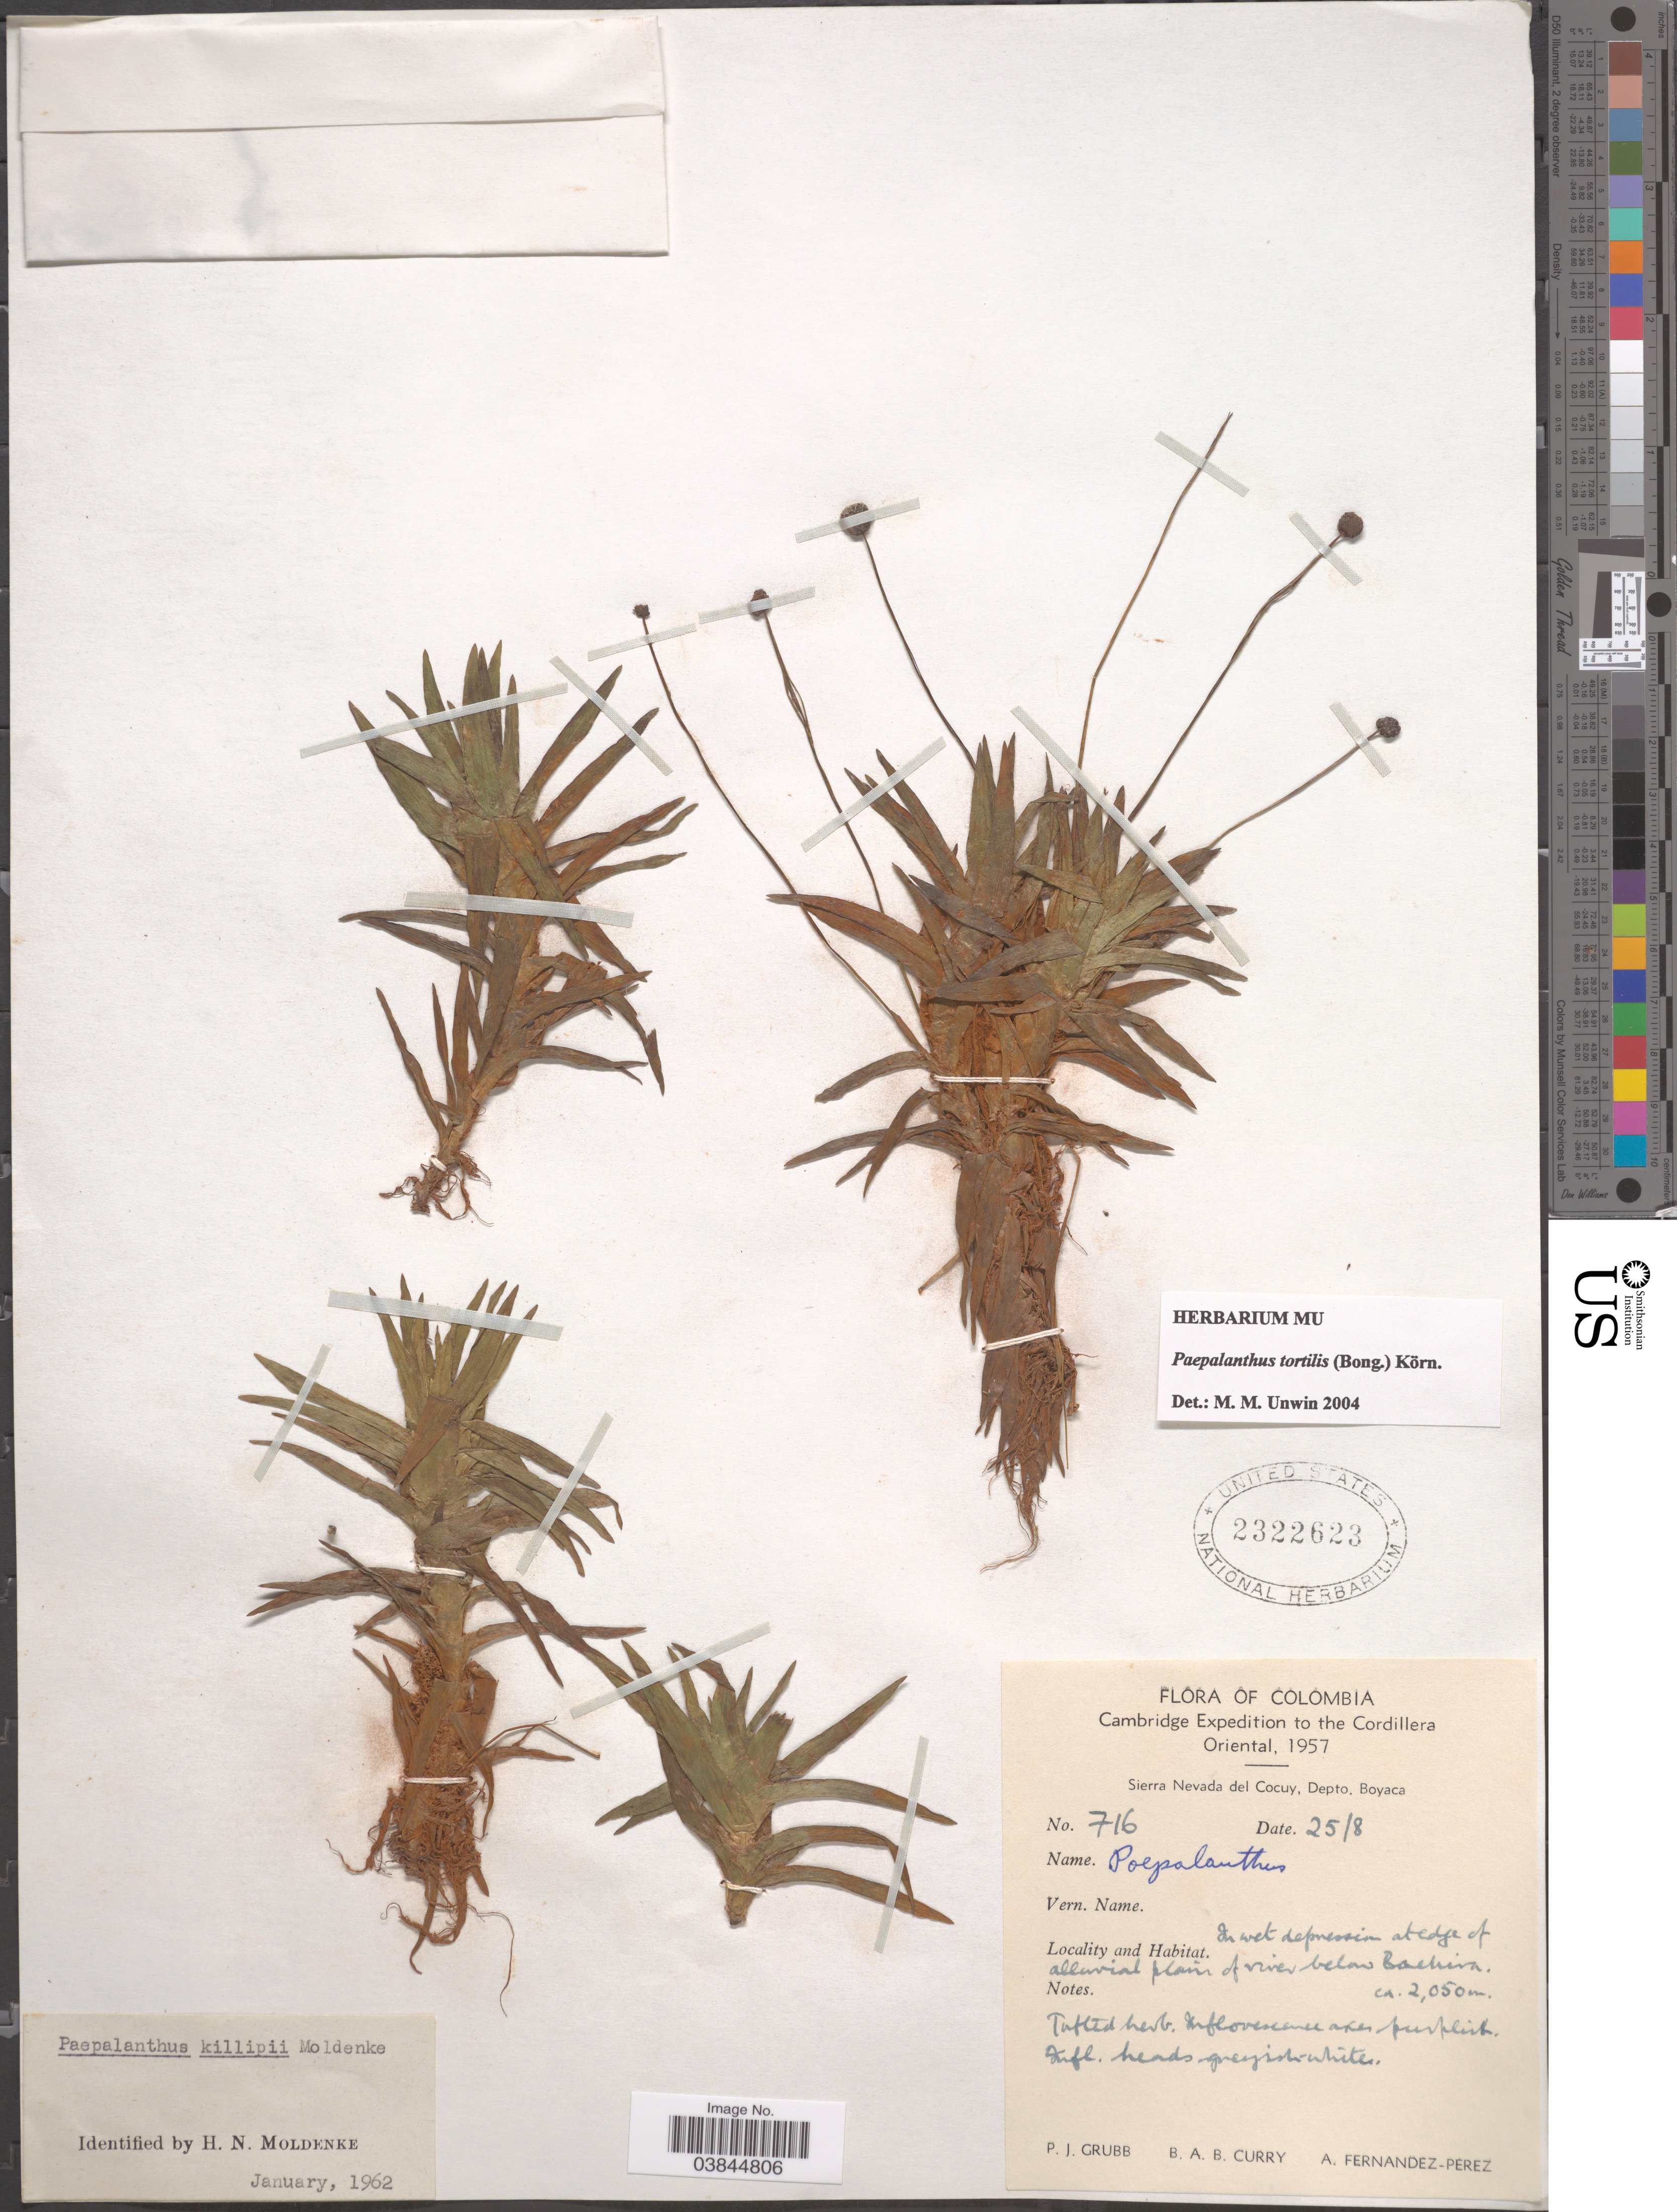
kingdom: Plantae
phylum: Tracheophyta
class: Liliopsida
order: Poales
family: Eriocaulaceae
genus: Paepalanthus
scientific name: Paepalanthus tortilis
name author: (Bong.) Koern.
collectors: P. J. Grubb, B. A. B. Curry & A. Fernández-Pérez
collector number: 716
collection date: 1957-08-25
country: Colombia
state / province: Boyacá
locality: The Cordillera Oriental. Sierra Nevada del Cocuy, Depto. Boyaca. At edge of alluvial plain of river below Bachira.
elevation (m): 2050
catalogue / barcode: US 2322623